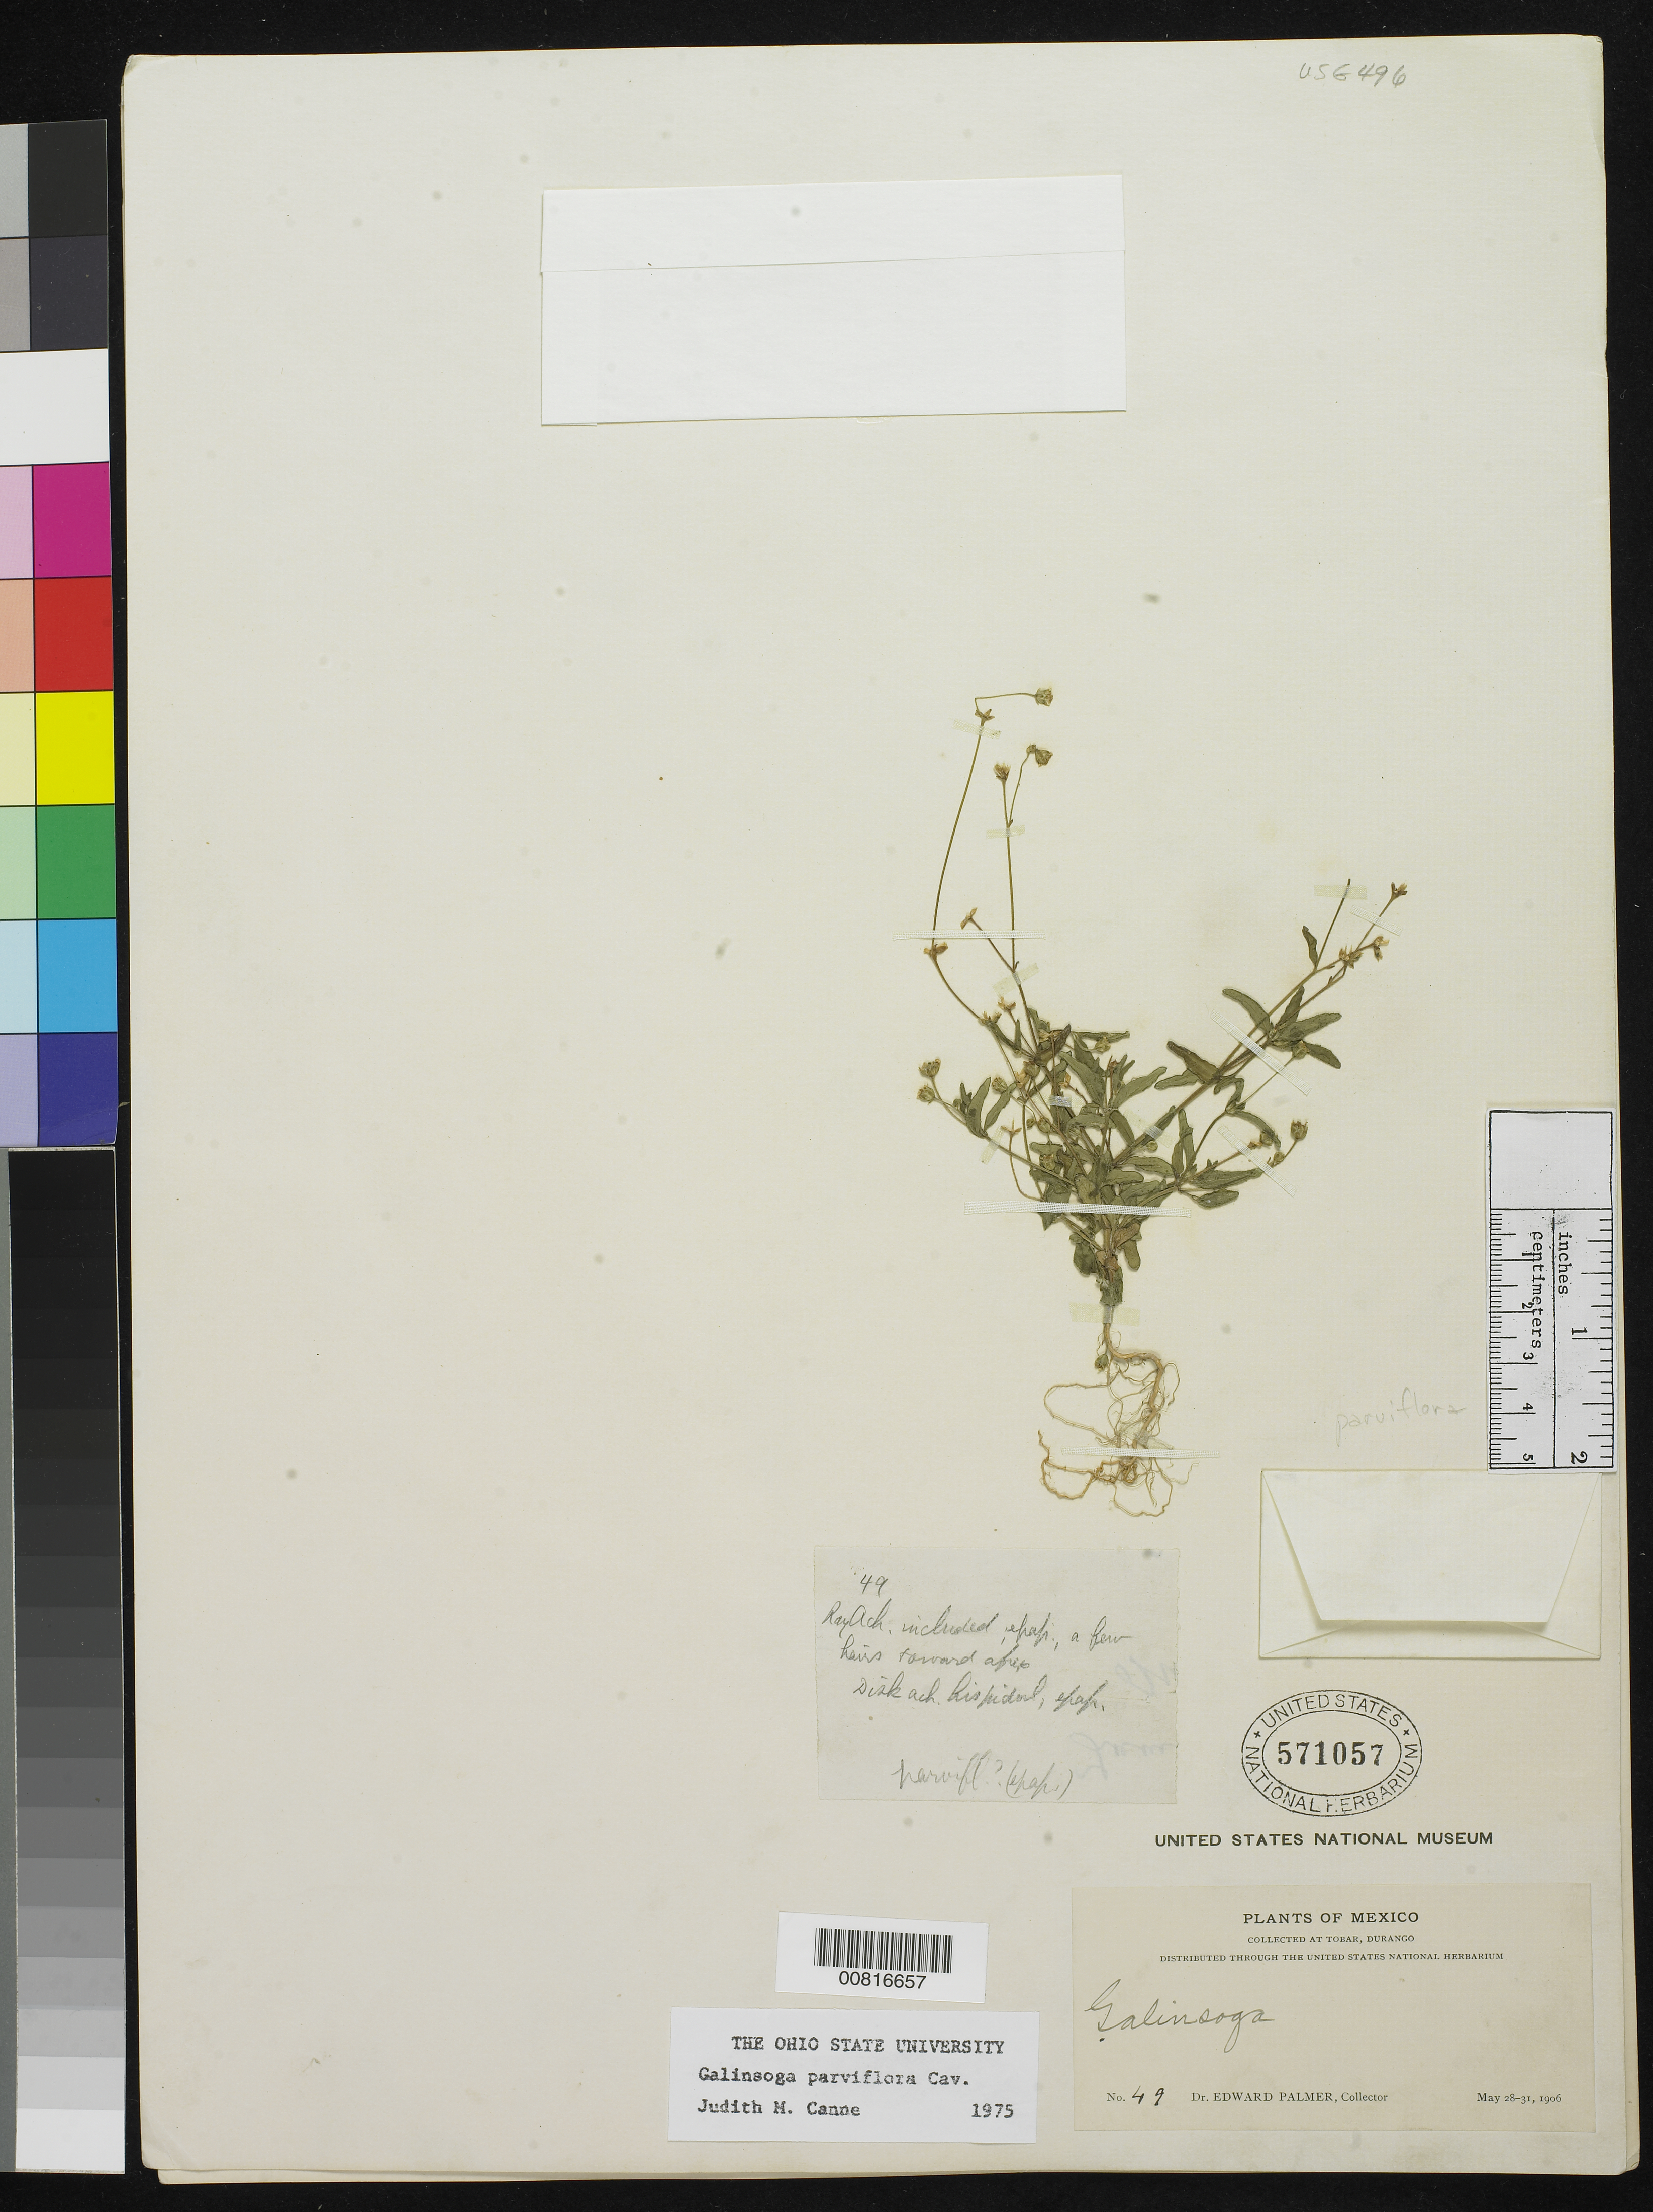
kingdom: Plantae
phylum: Tracheophyta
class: Magnoliopsida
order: Asterales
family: Asteraceae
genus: Galinsoga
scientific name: Galinsoga parviflora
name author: Cav.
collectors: E. Palmer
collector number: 49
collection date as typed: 28 May 1906 to 31 May 1906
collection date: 1906-05-28/1906-05-31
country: Mexico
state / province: Durango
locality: Tobar, Durango.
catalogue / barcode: US 571057